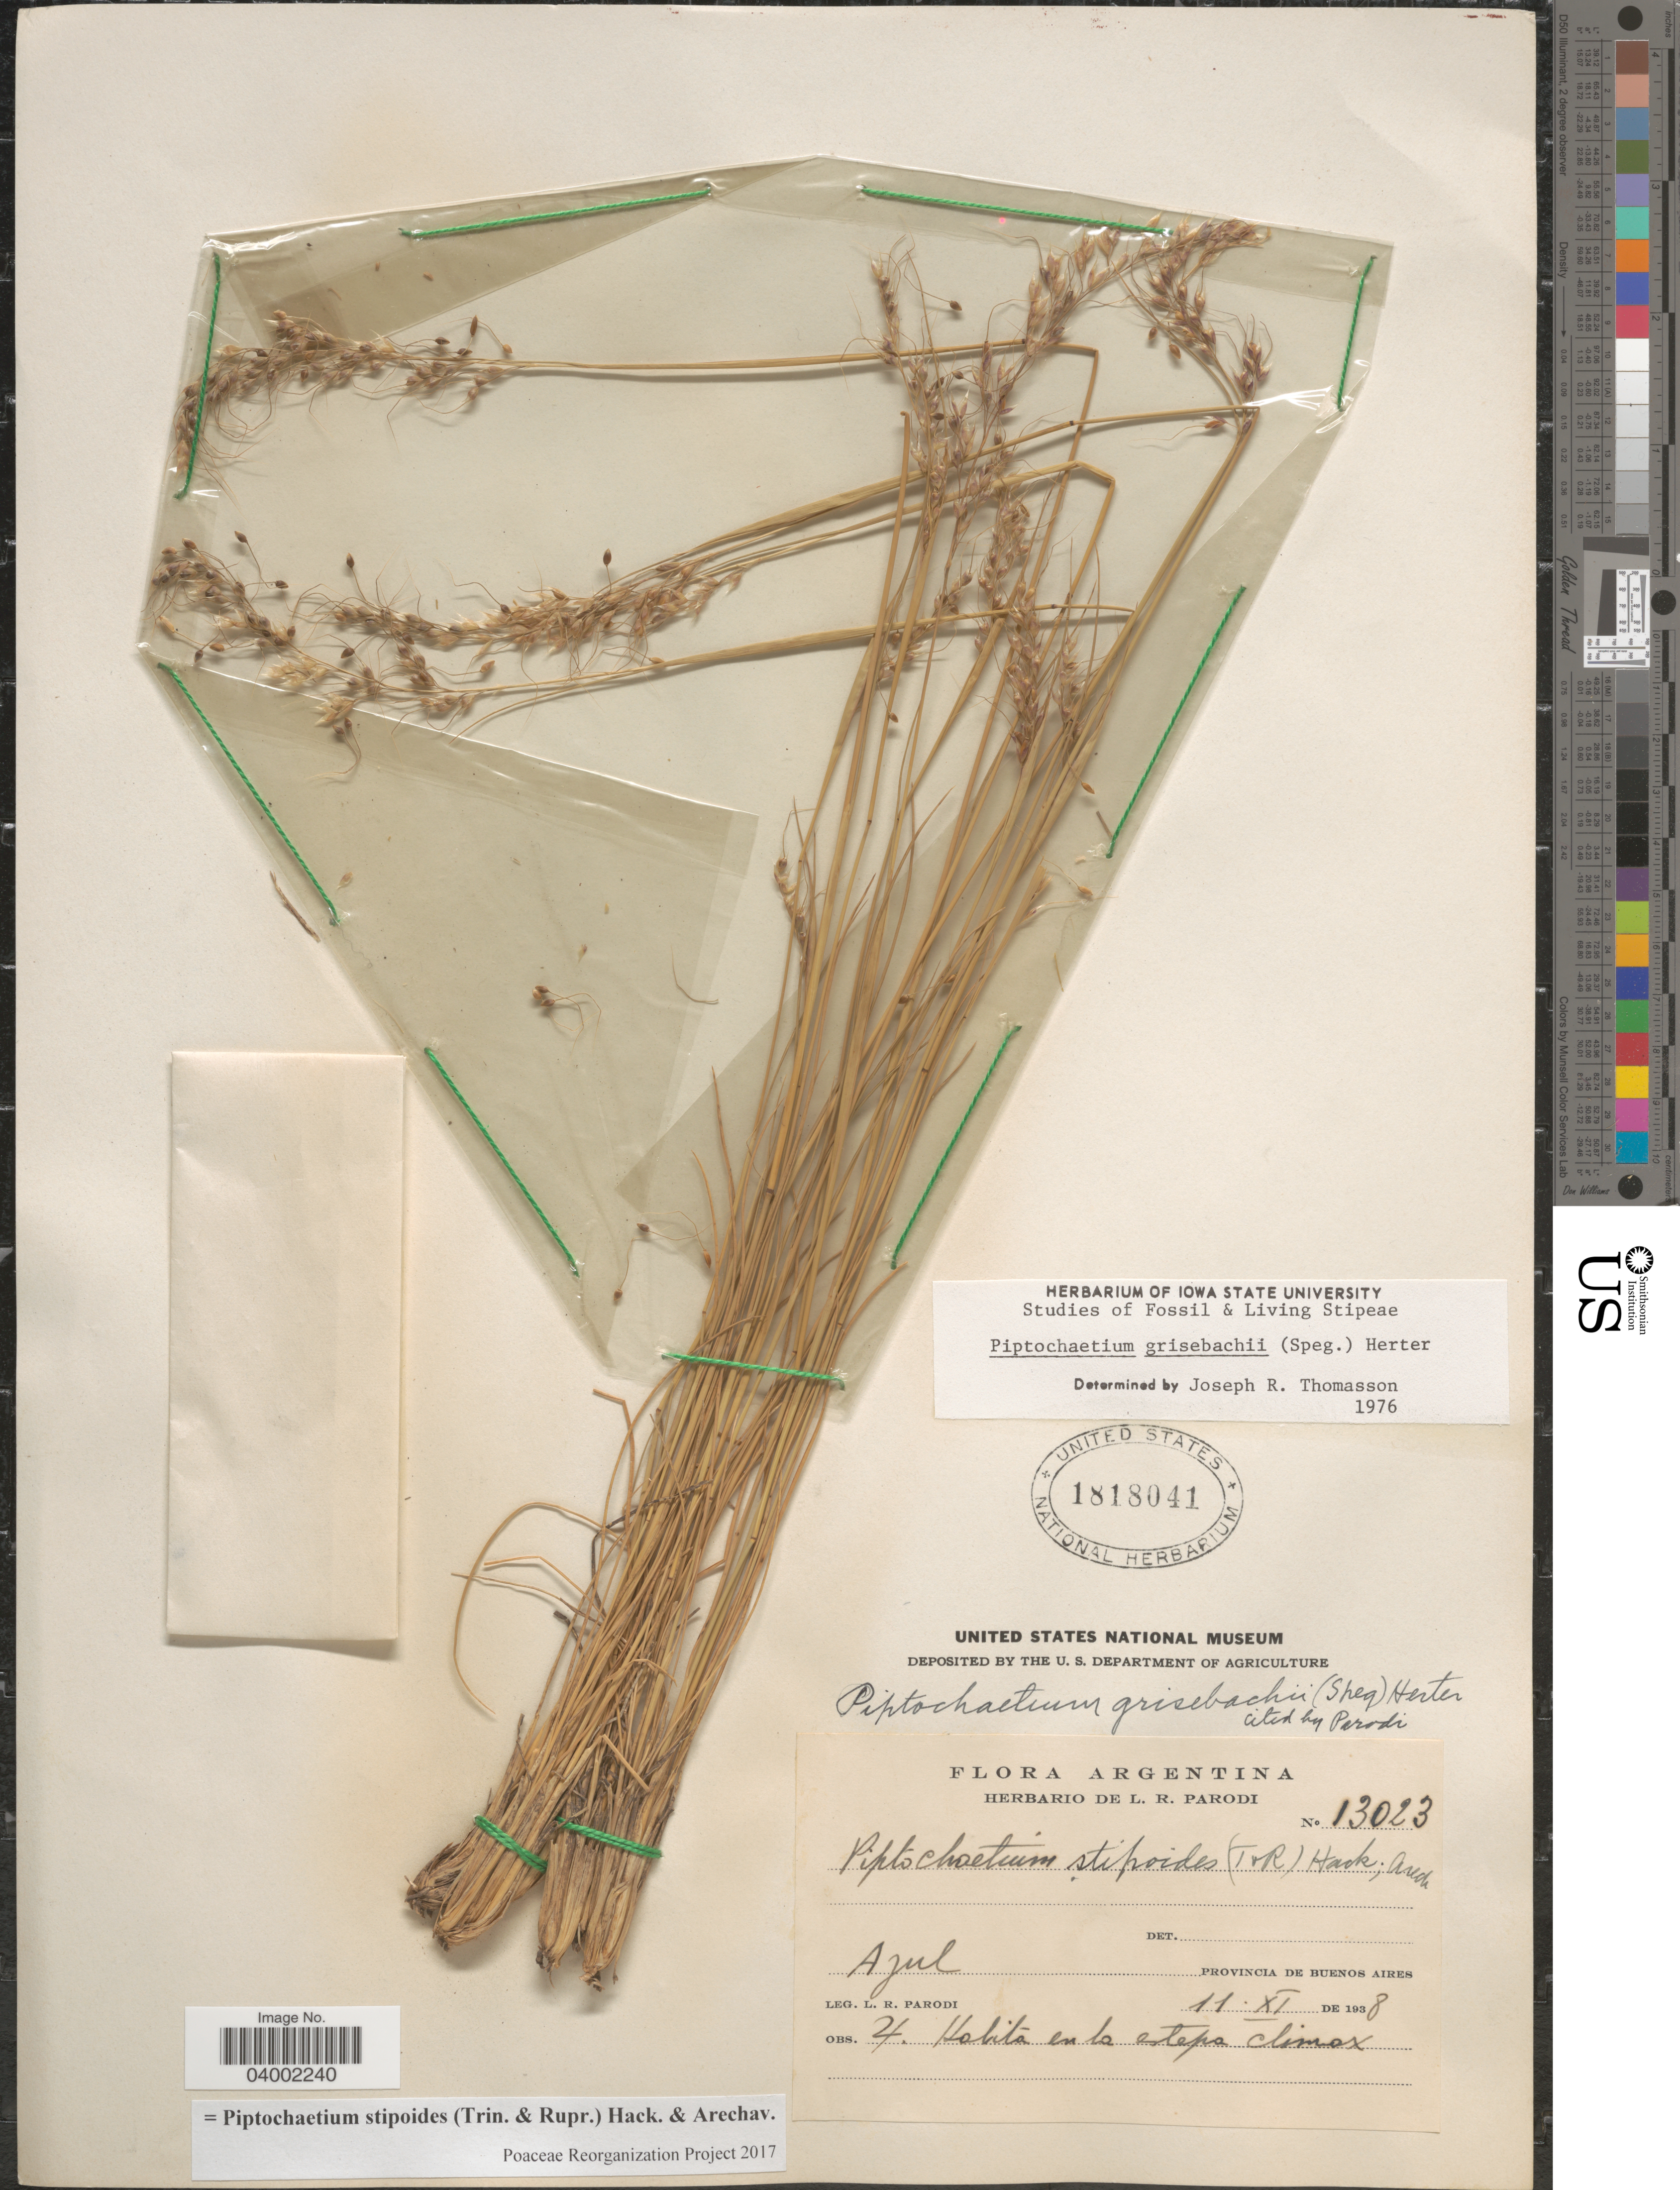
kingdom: Plantae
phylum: Tracheophyta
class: Liliopsida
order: Poales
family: Poaceae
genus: Piptochaetium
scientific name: Piptochaetium stipoides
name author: (Trin. & Rupr.) Hack. & Arechav.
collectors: L. R. Parodi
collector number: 13023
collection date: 1938-11-11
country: Argentina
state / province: Buenos Aires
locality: Azul.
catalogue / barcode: US 1818041